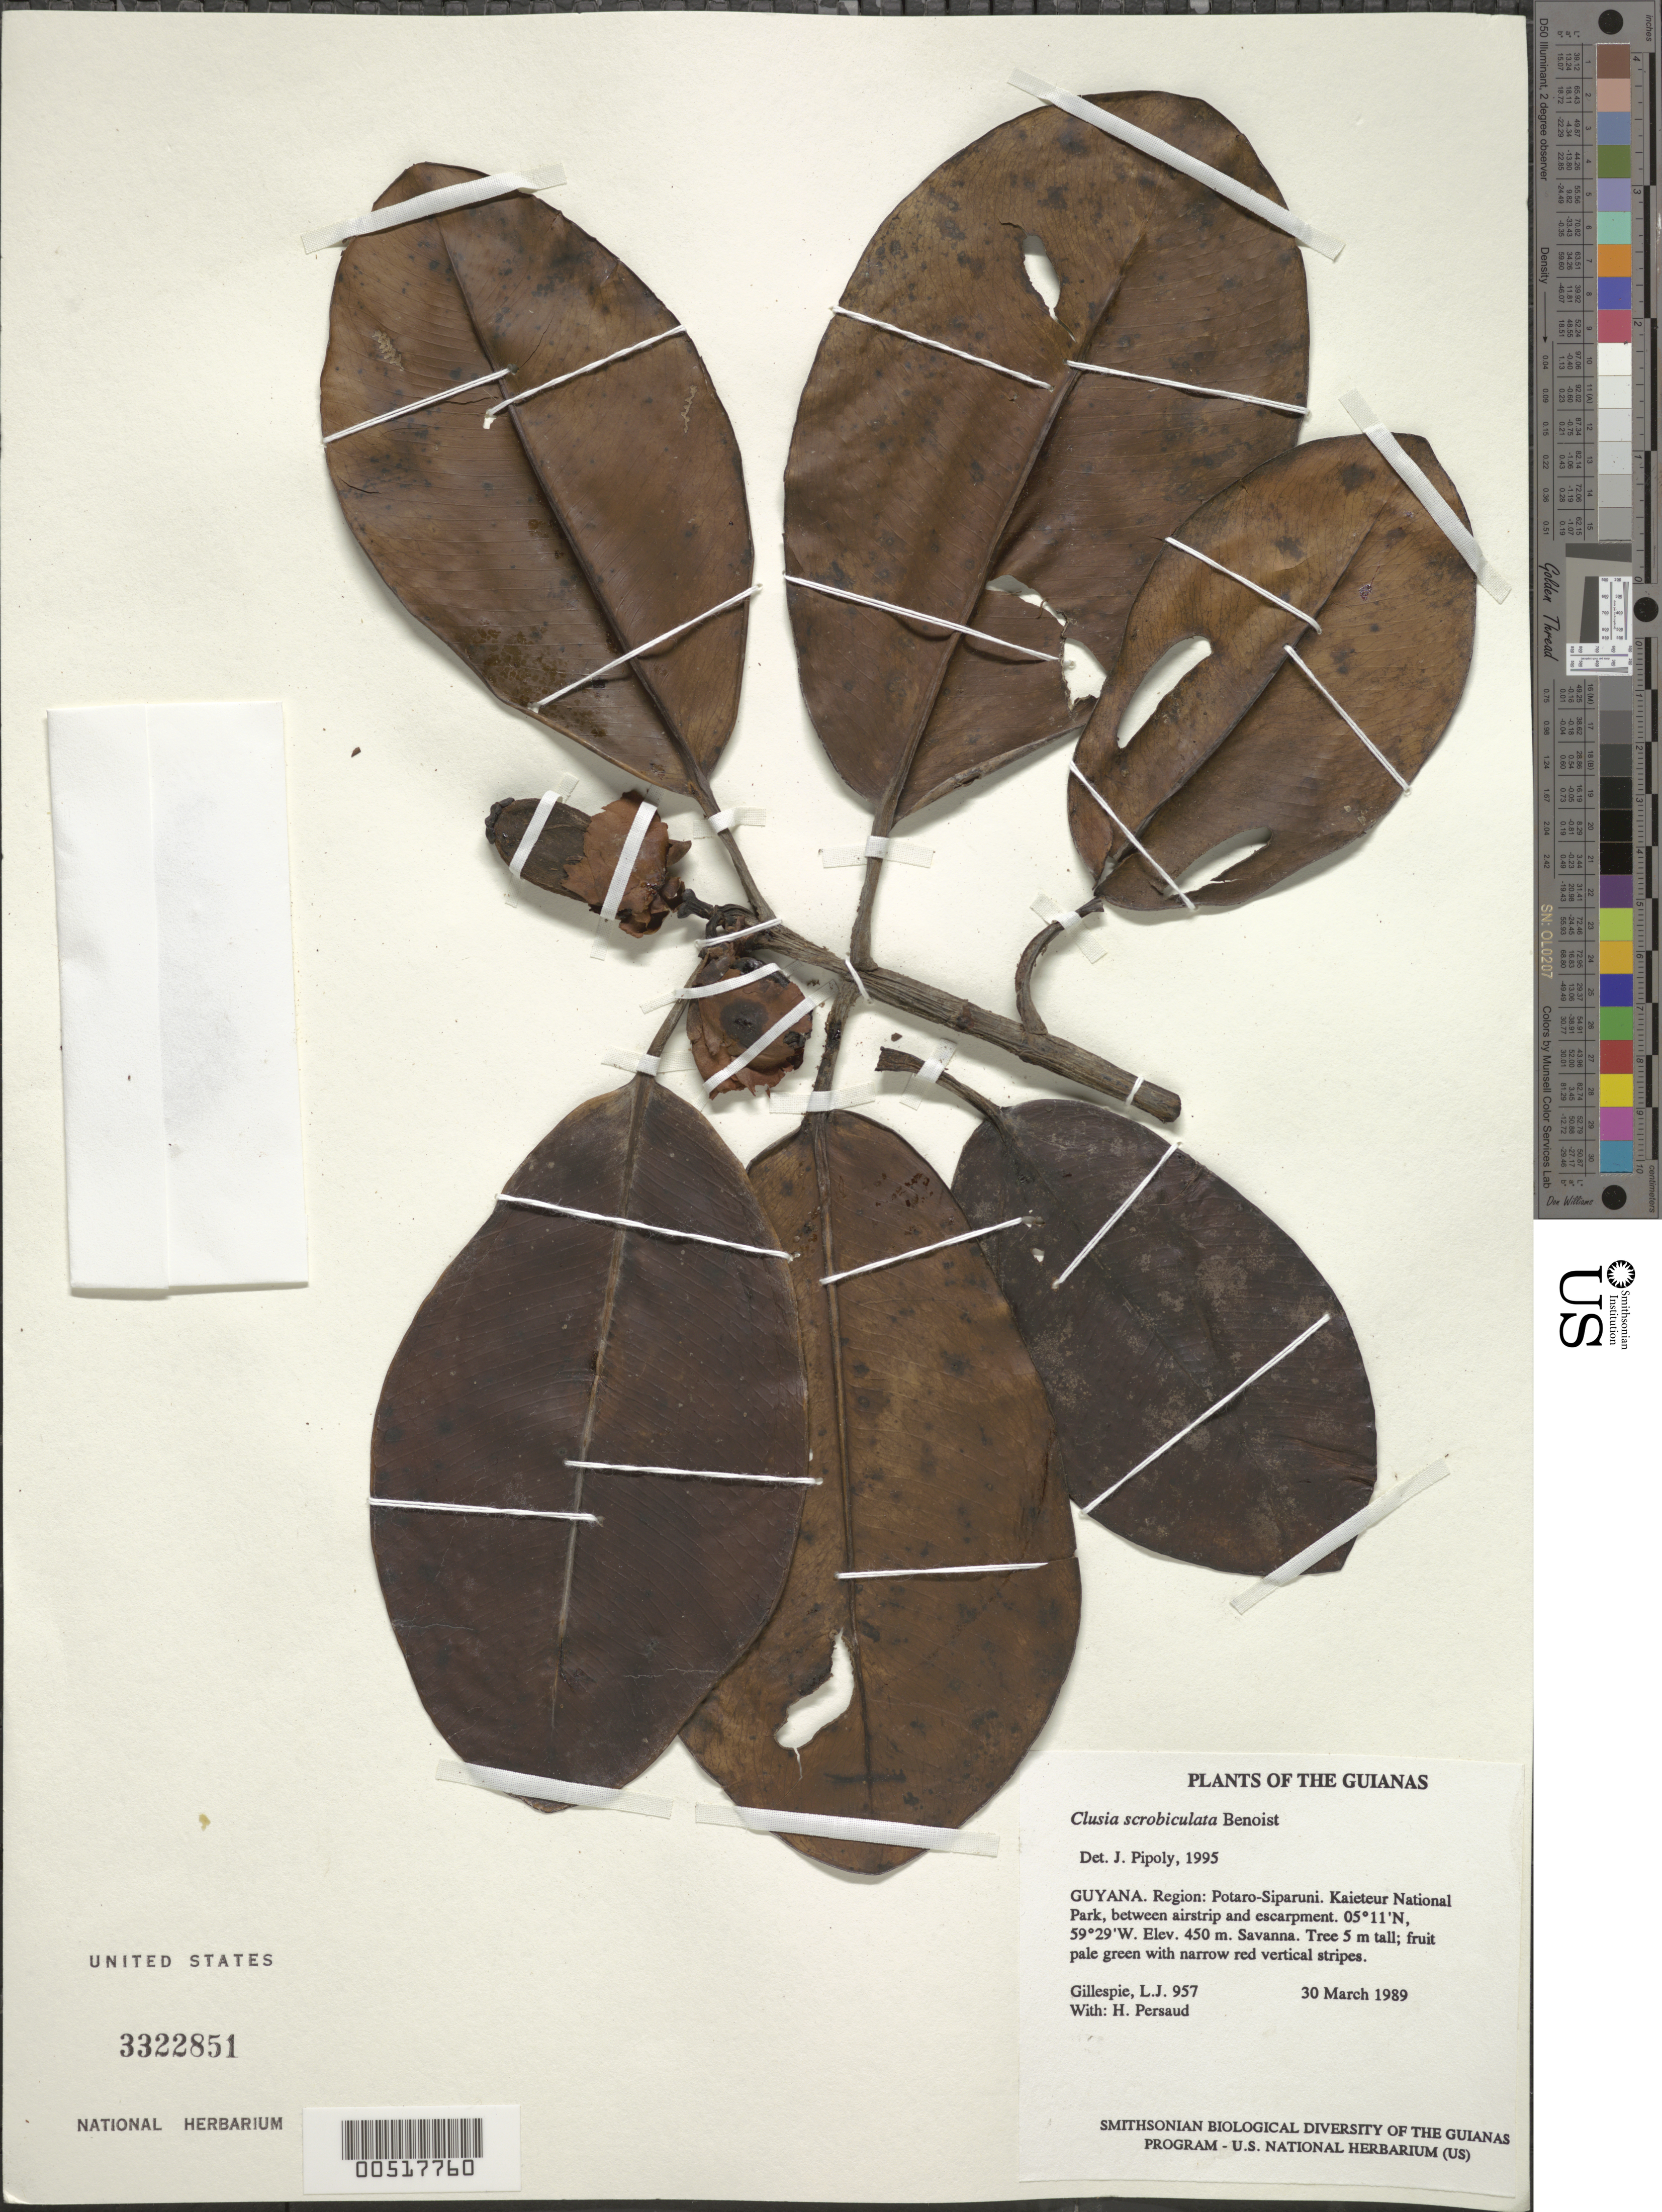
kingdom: Plantae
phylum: Tracheophyta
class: Magnoliopsida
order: Malpighiales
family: Clusiaceae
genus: Clusia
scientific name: Clusia schomburgkiana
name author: (Planch. & Triana) Benth. ex Engl.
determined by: Pipoly, J. J., III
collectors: L. J. Gillespie & H. Persaud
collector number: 957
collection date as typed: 30 March 1989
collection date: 1989-03-30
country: Guyana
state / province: Potaro-Siparuni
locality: Kaieteur National Park, between airstrip and escarpment. ENE of airstrip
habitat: Savanna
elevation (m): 450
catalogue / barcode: US 3322851